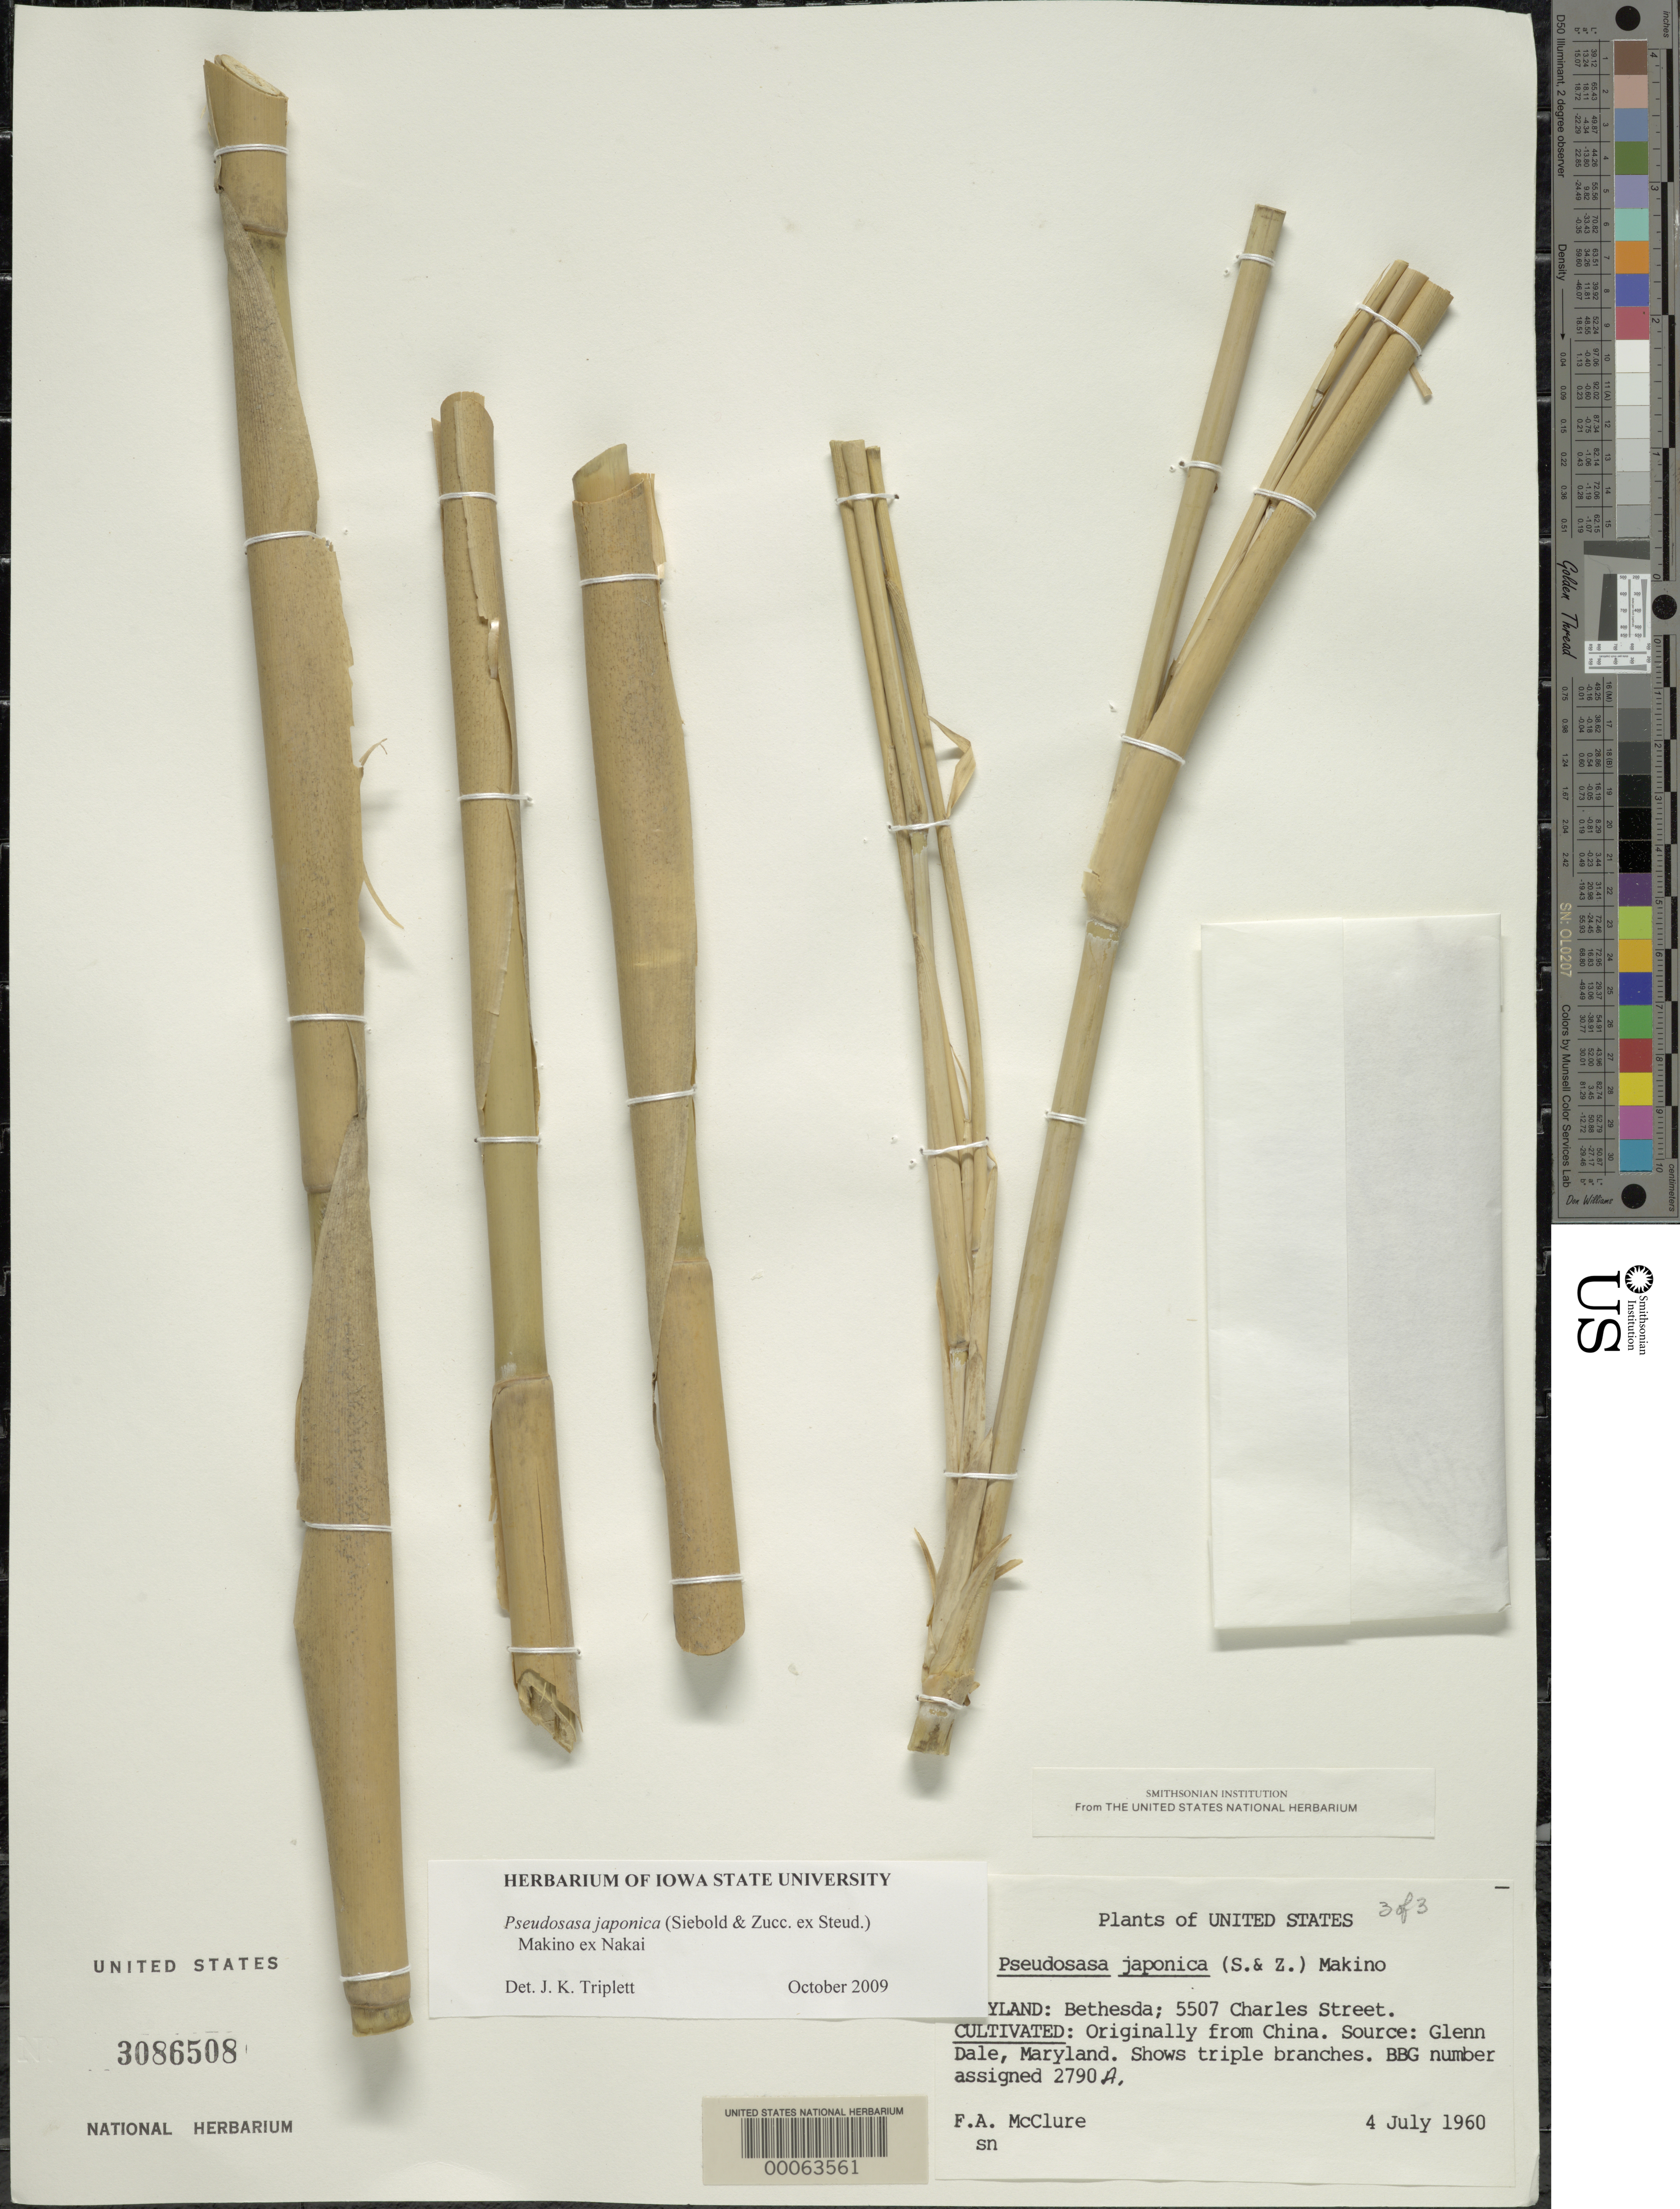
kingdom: Plantae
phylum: Tracheophyta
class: Liliopsida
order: Poales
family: Poaceae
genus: Pseudosasa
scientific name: Pseudosasa japonica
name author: (Siebold & Zucc. ex Steud.) Makino ex Nakai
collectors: F. A. McClure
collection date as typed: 04 Jul 1960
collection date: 1960-07-04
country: United States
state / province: Maryland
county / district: Montgomery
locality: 5507 Charles Street, Bethesda (McClure's garden)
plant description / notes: Culm, Branch Complement; source: Glenn Dale, Maryland; BBG# 2790A; originally from China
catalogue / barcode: US 3086508